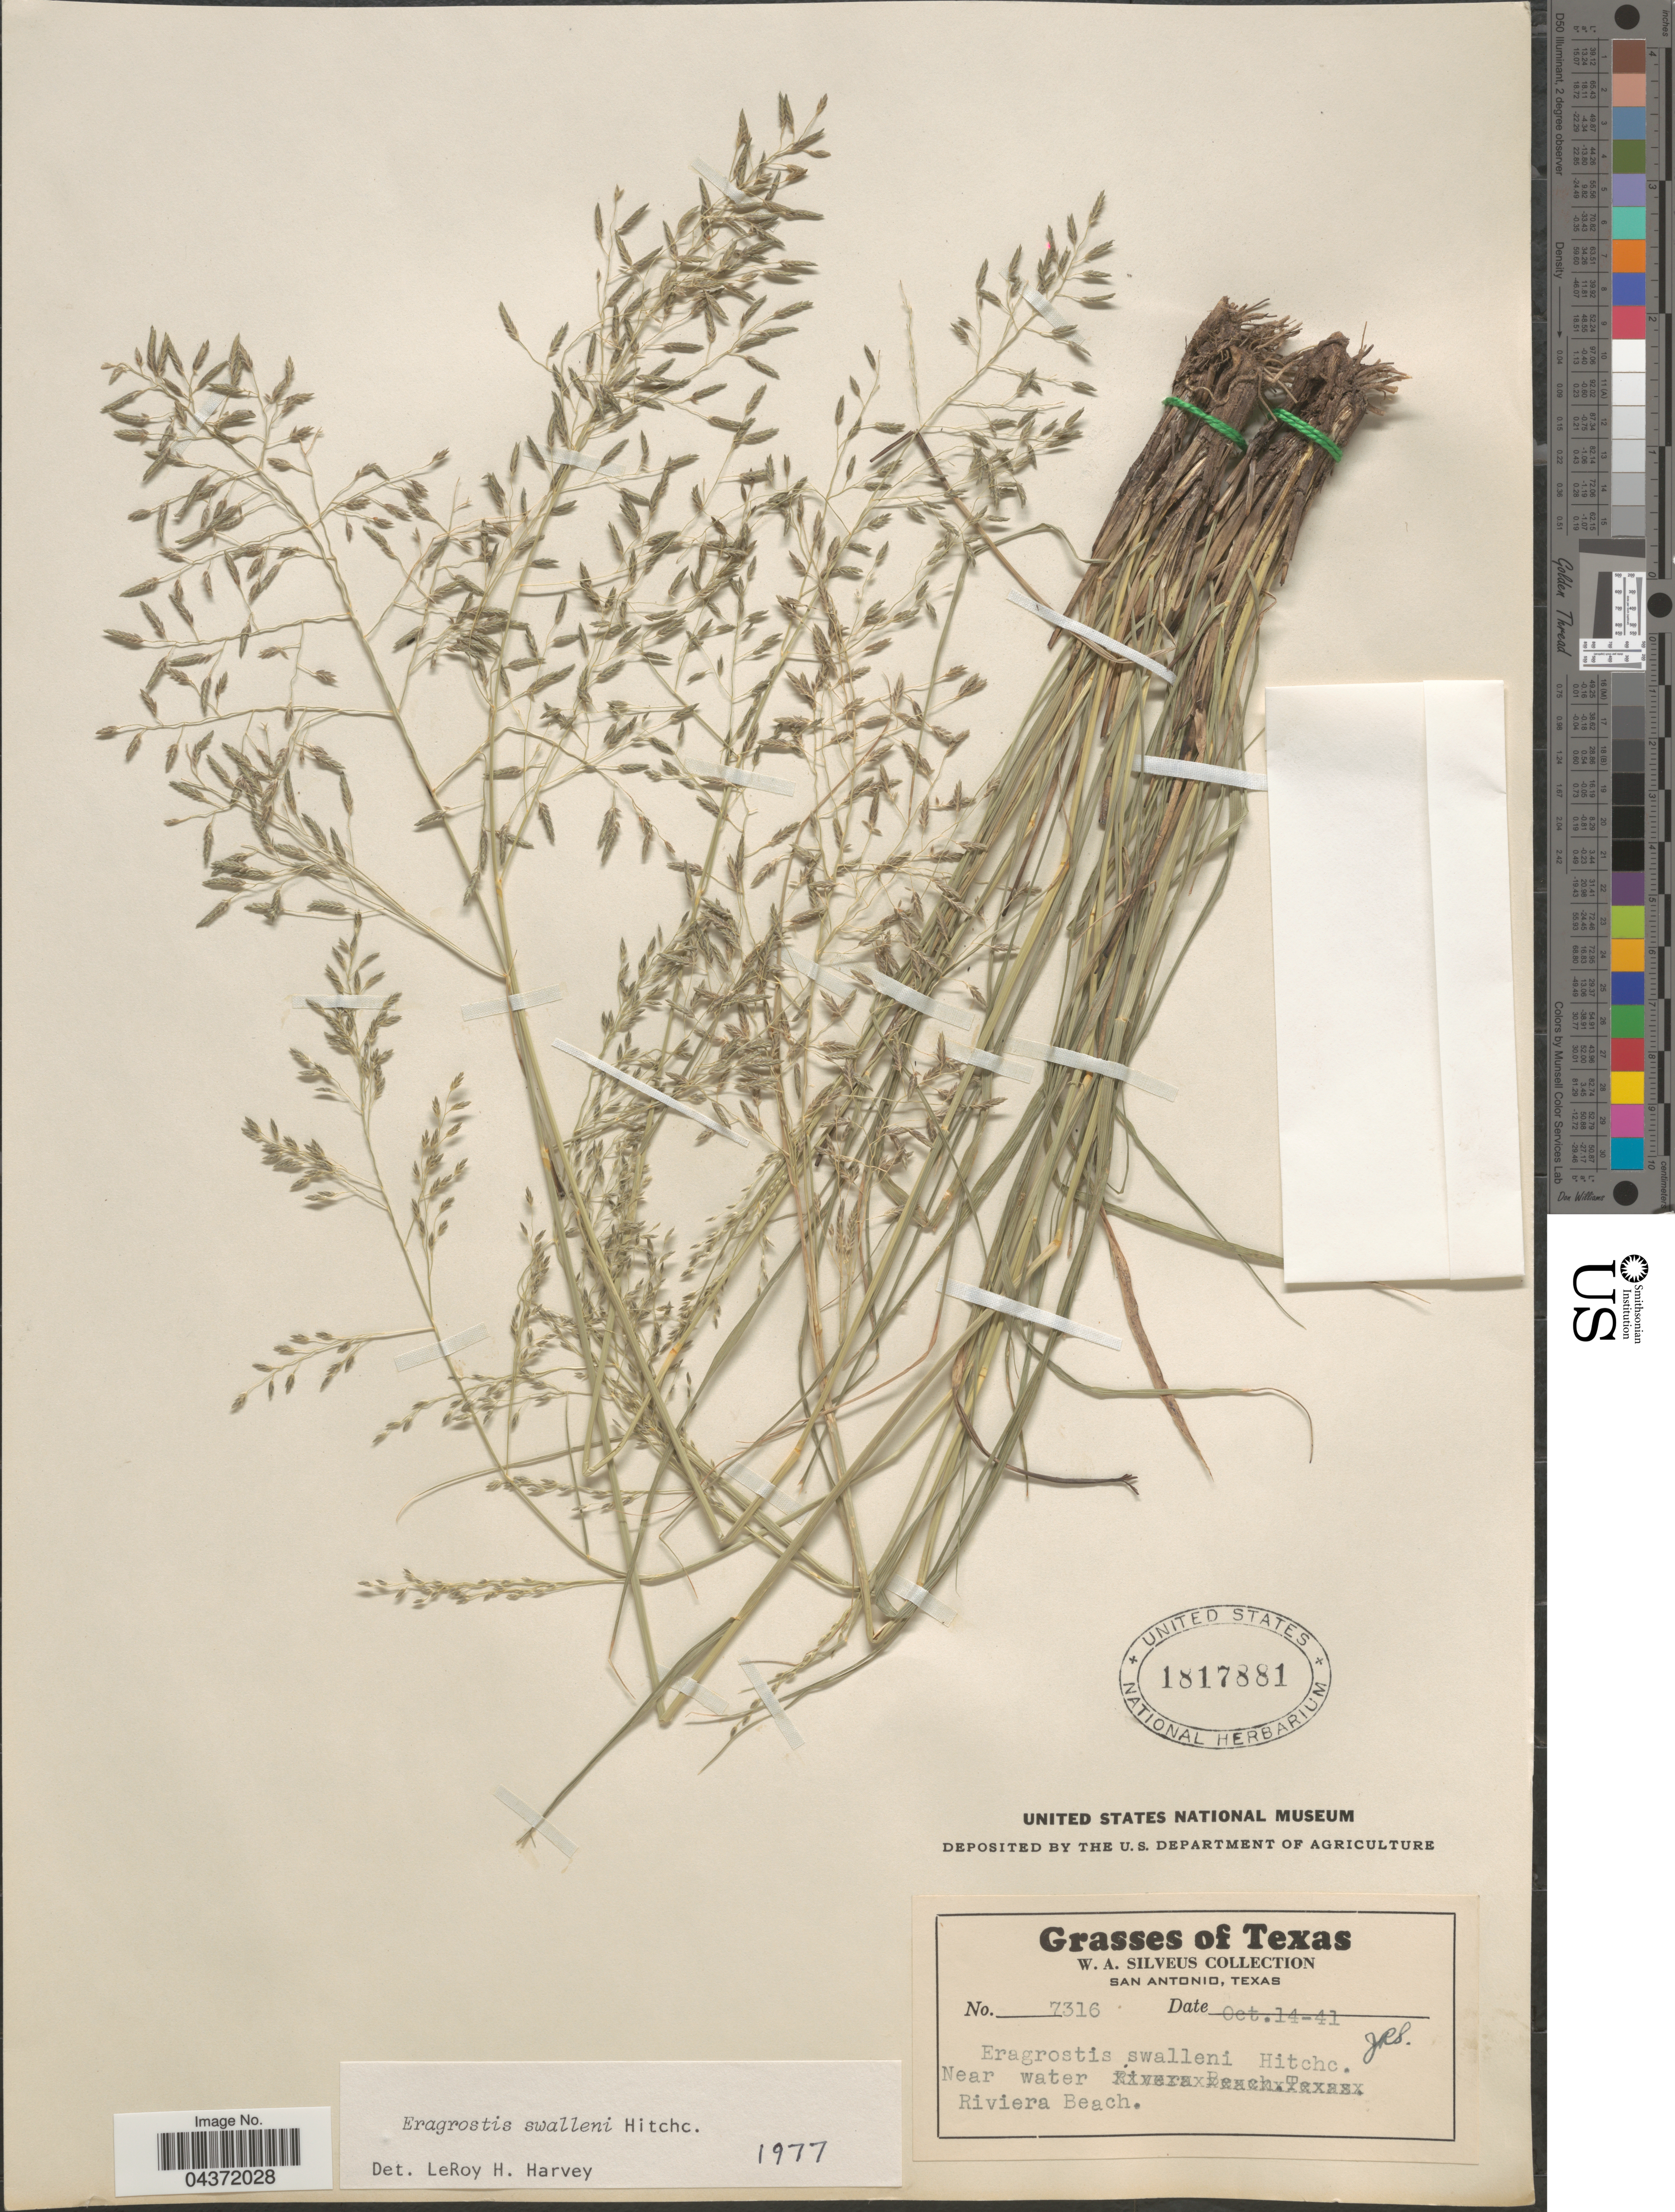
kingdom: Plantae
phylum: Tracheophyta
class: Liliopsida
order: Poales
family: Poaceae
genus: Eragrostis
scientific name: Eragrostis swallenii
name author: Hitchc.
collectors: W. Silveus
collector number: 7316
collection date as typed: Transcribed d/m/y: 14/10/41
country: United States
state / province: Texas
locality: Near water. Riviera Beach.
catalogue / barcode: US 1817881